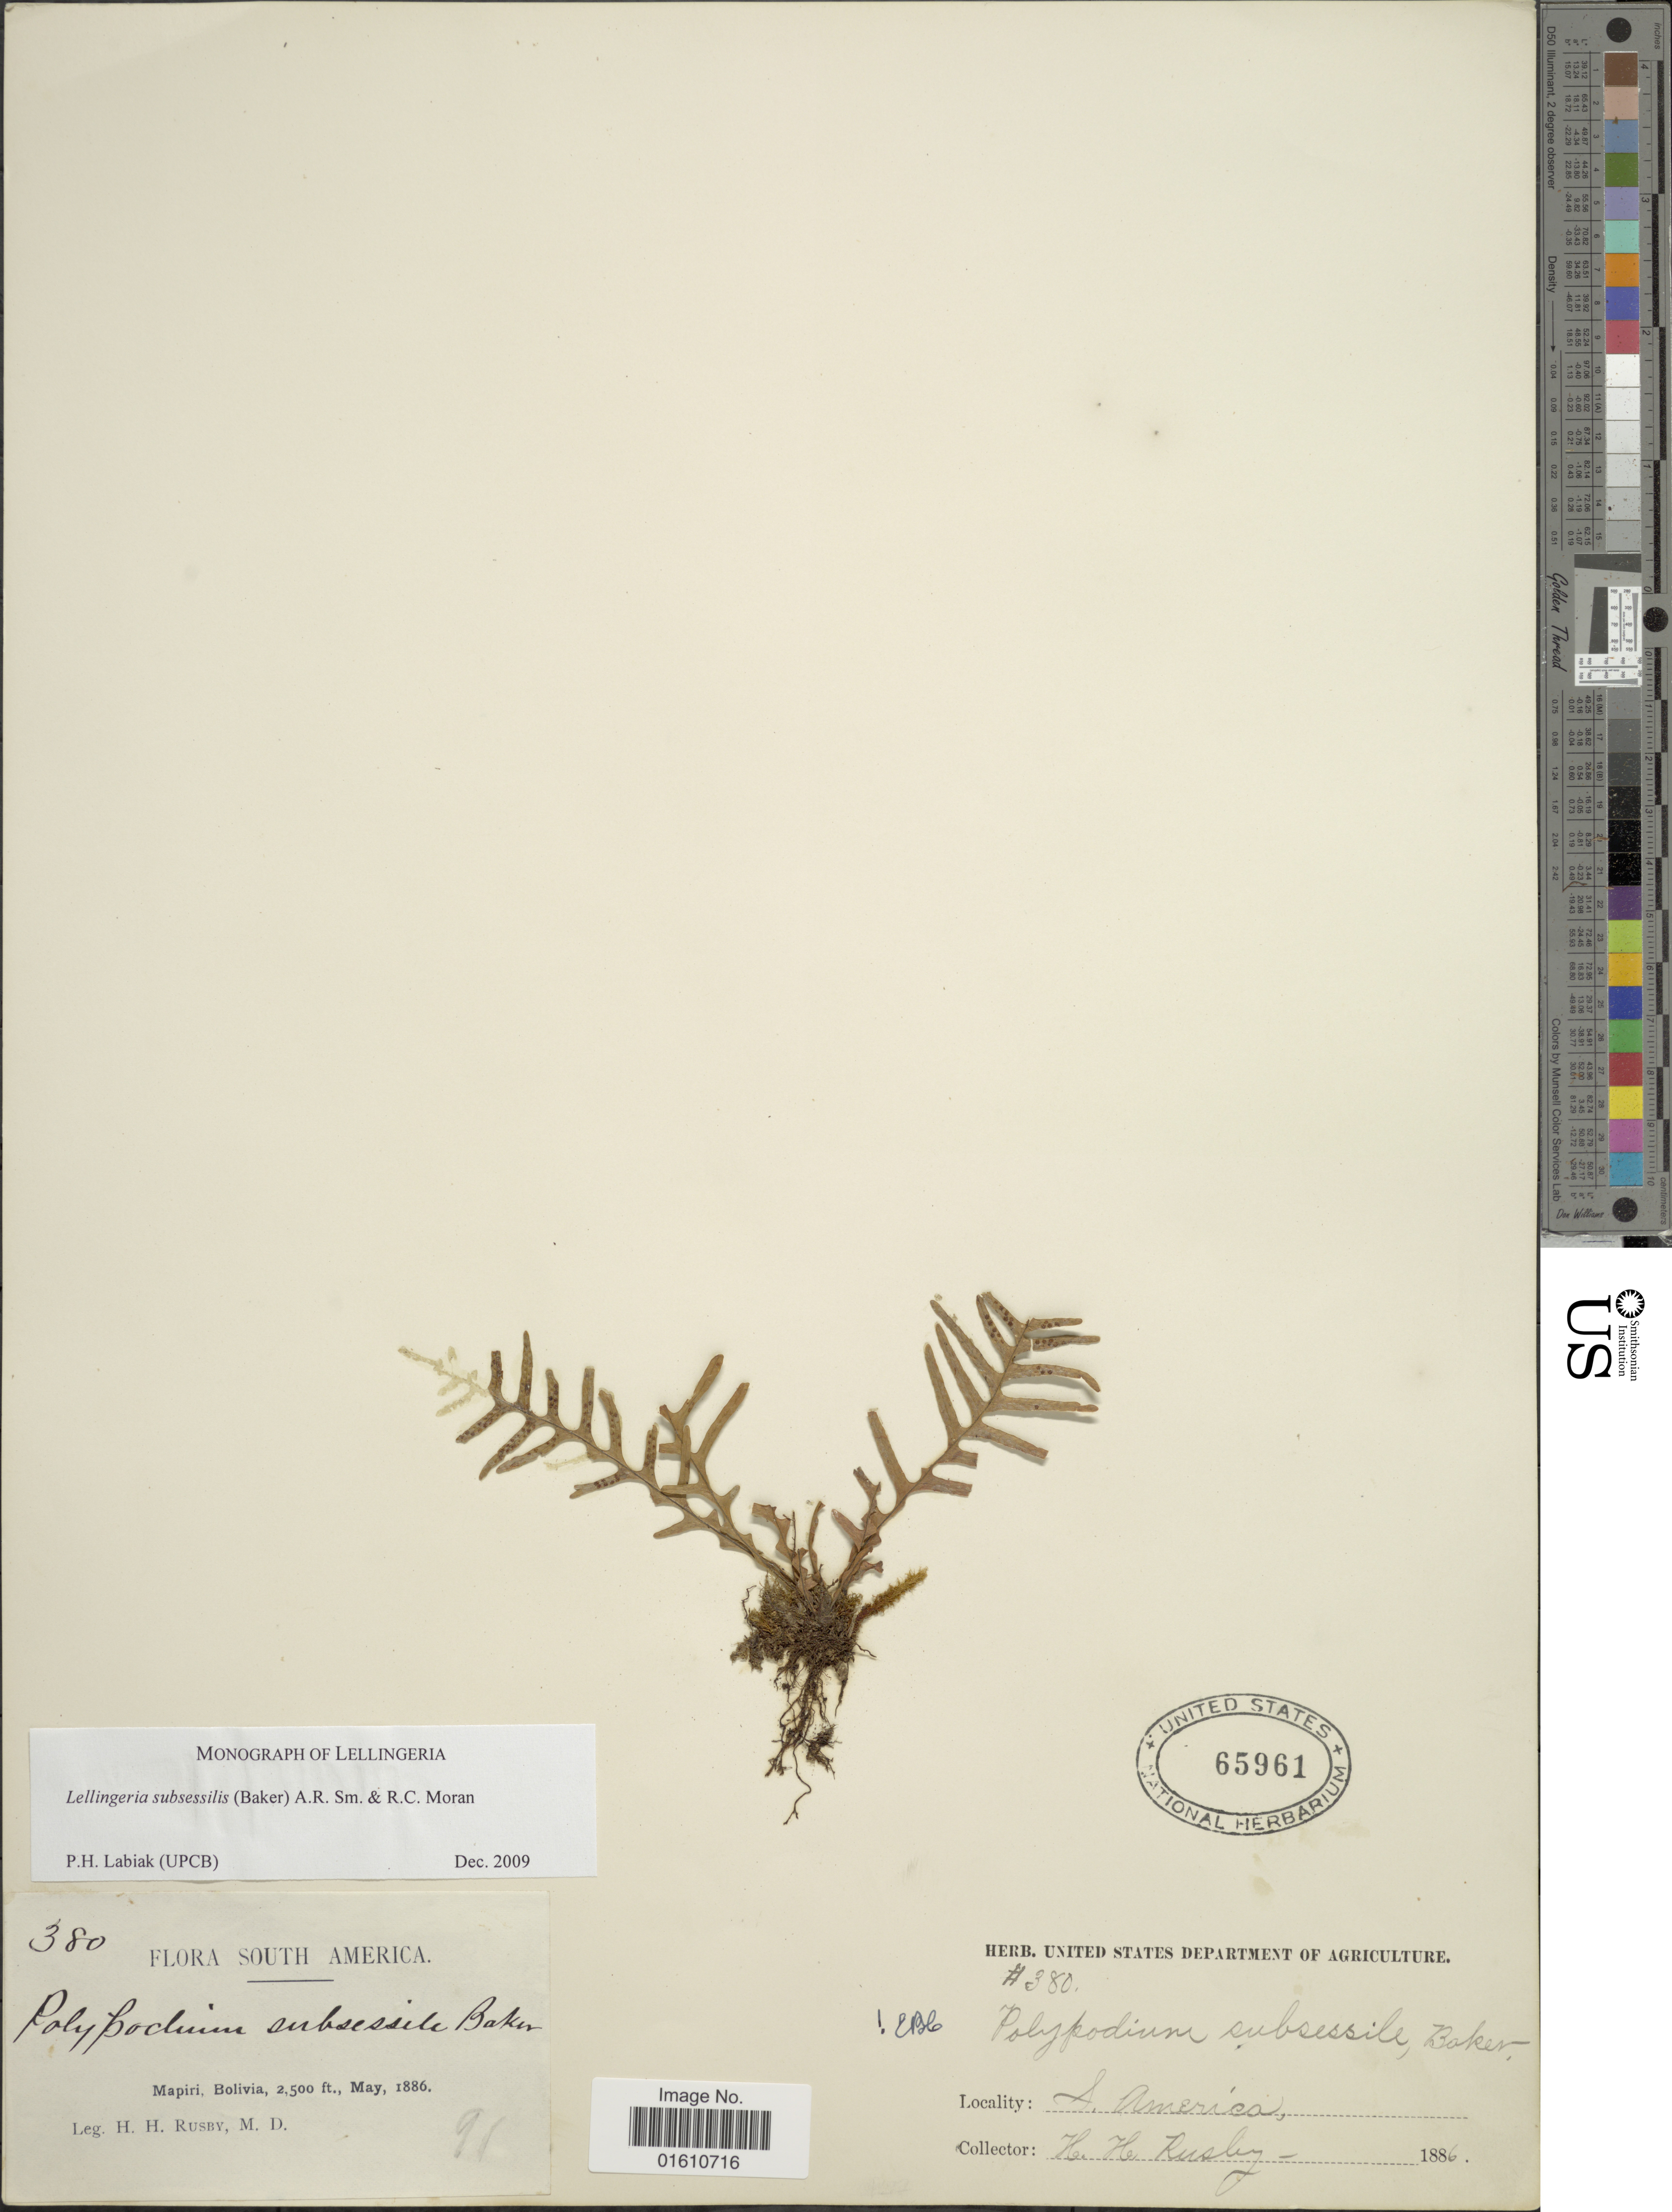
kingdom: Plantae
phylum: Tracheophyta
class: Polypodiopsida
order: Polypodiales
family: Polypodiaceae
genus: Lellingeria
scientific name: Lellingeria subsessilis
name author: (Baker) A.R. Sm. & R.C. Moran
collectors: H. H. Rusby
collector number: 380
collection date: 1886-05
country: Bolivia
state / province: La Páz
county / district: Larecaja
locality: Mapiri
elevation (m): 762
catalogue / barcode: US 65961